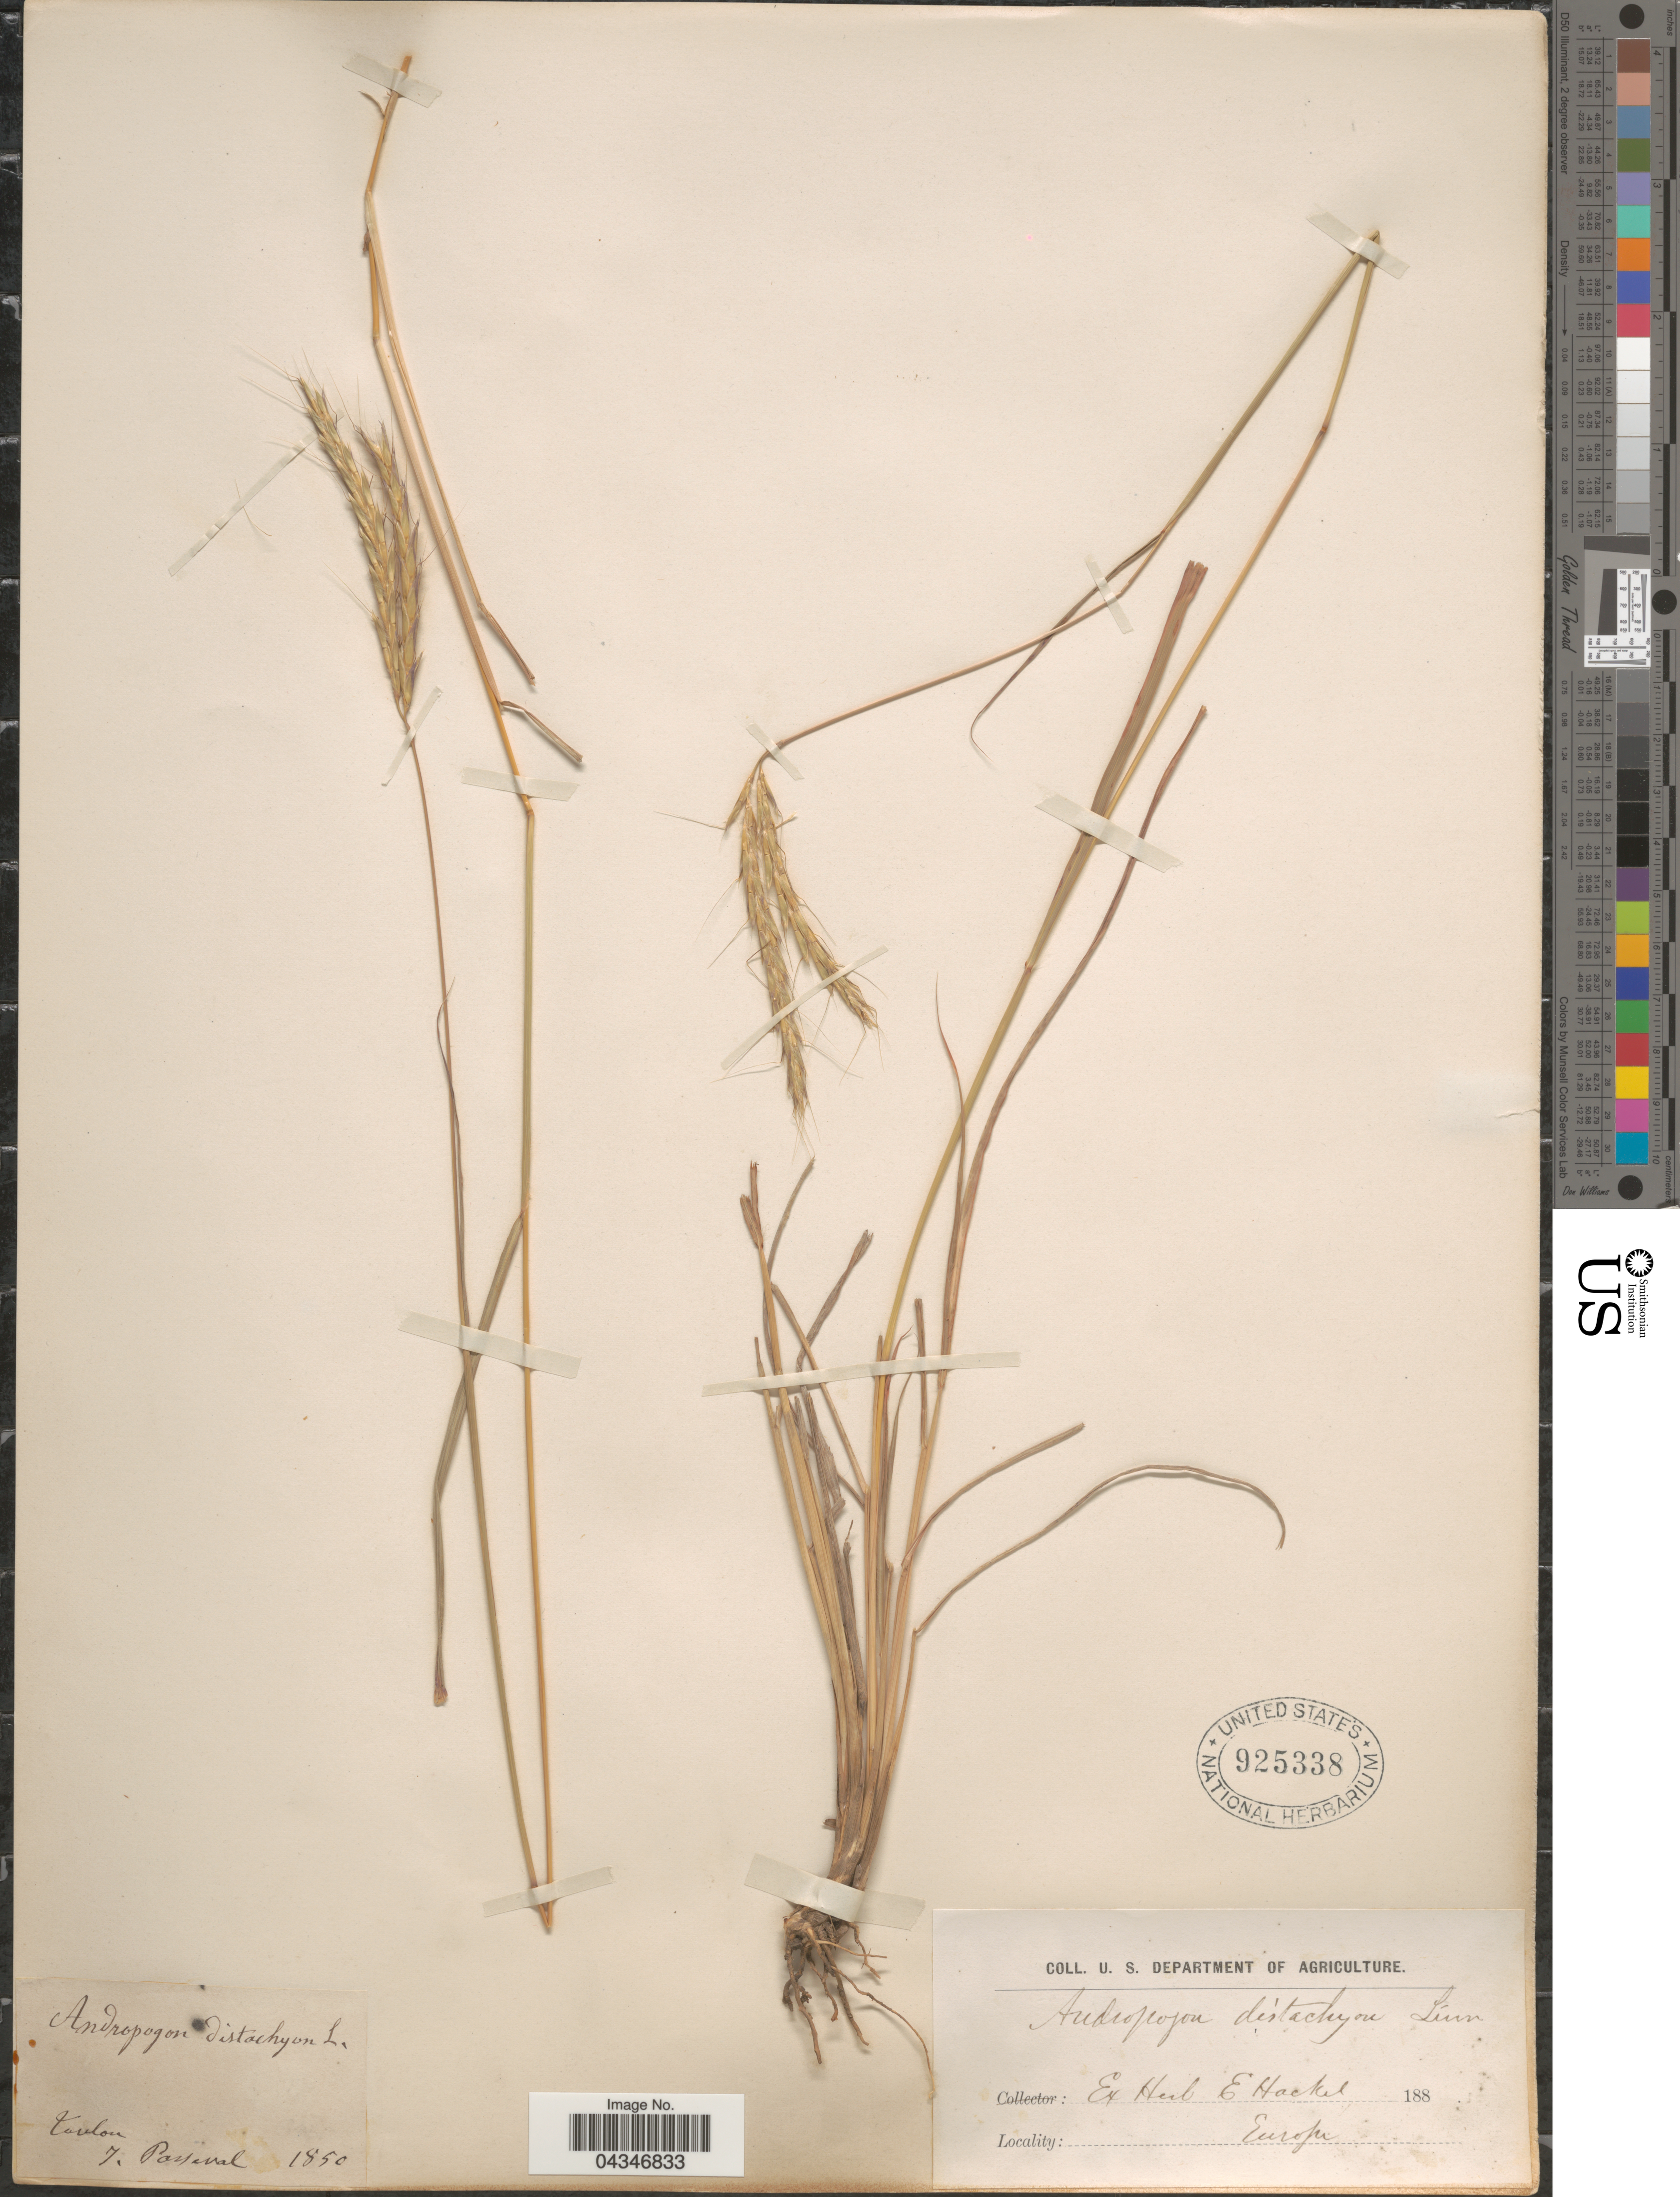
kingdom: Plantae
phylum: Tracheophyta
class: Liliopsida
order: Poales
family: Poaceae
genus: Andropogon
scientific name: Andropogon distachyos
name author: L.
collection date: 1850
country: France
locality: Toulon. Europe.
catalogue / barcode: US 925338